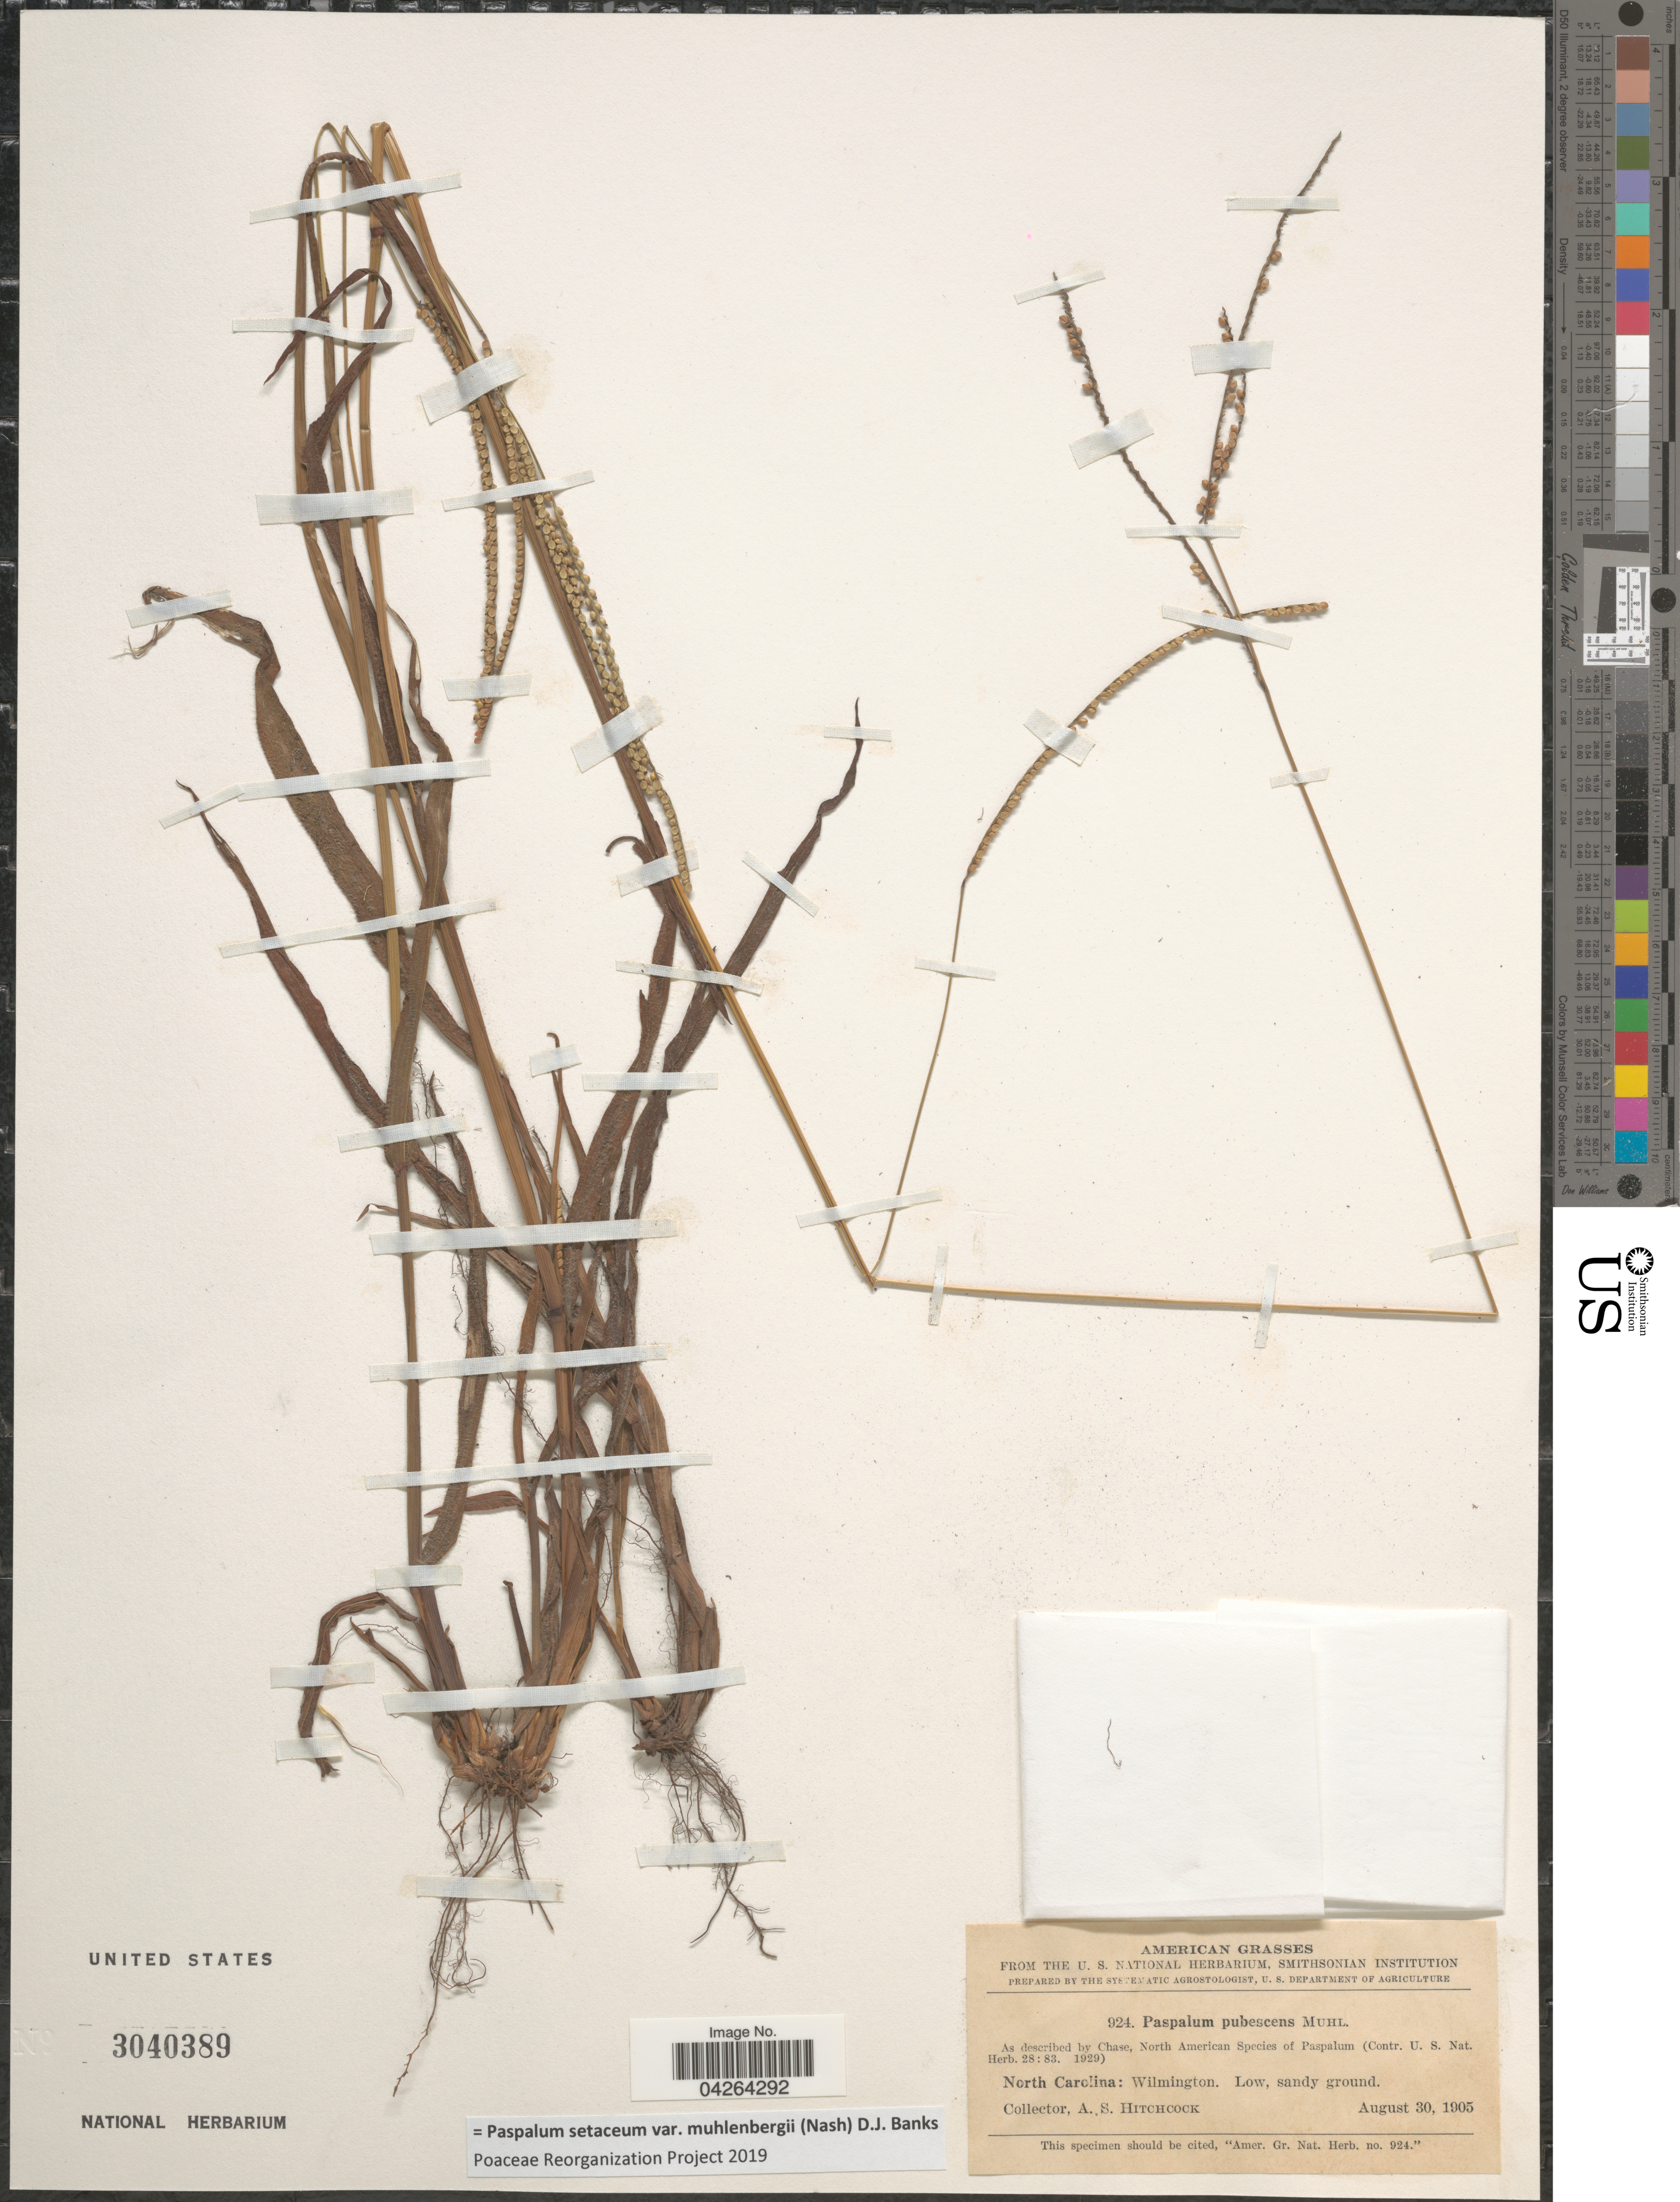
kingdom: Plantae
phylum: Tracheophyta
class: Liliopsida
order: Poales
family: Poaceae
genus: Paspalum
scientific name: Paspalum setaceum var. muhlenbergii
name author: (Nash) D.J. Banks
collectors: A. S. Hitchcock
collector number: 924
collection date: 1905-08-30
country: United States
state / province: North Carolina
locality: Wilmington.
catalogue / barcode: US 3040389